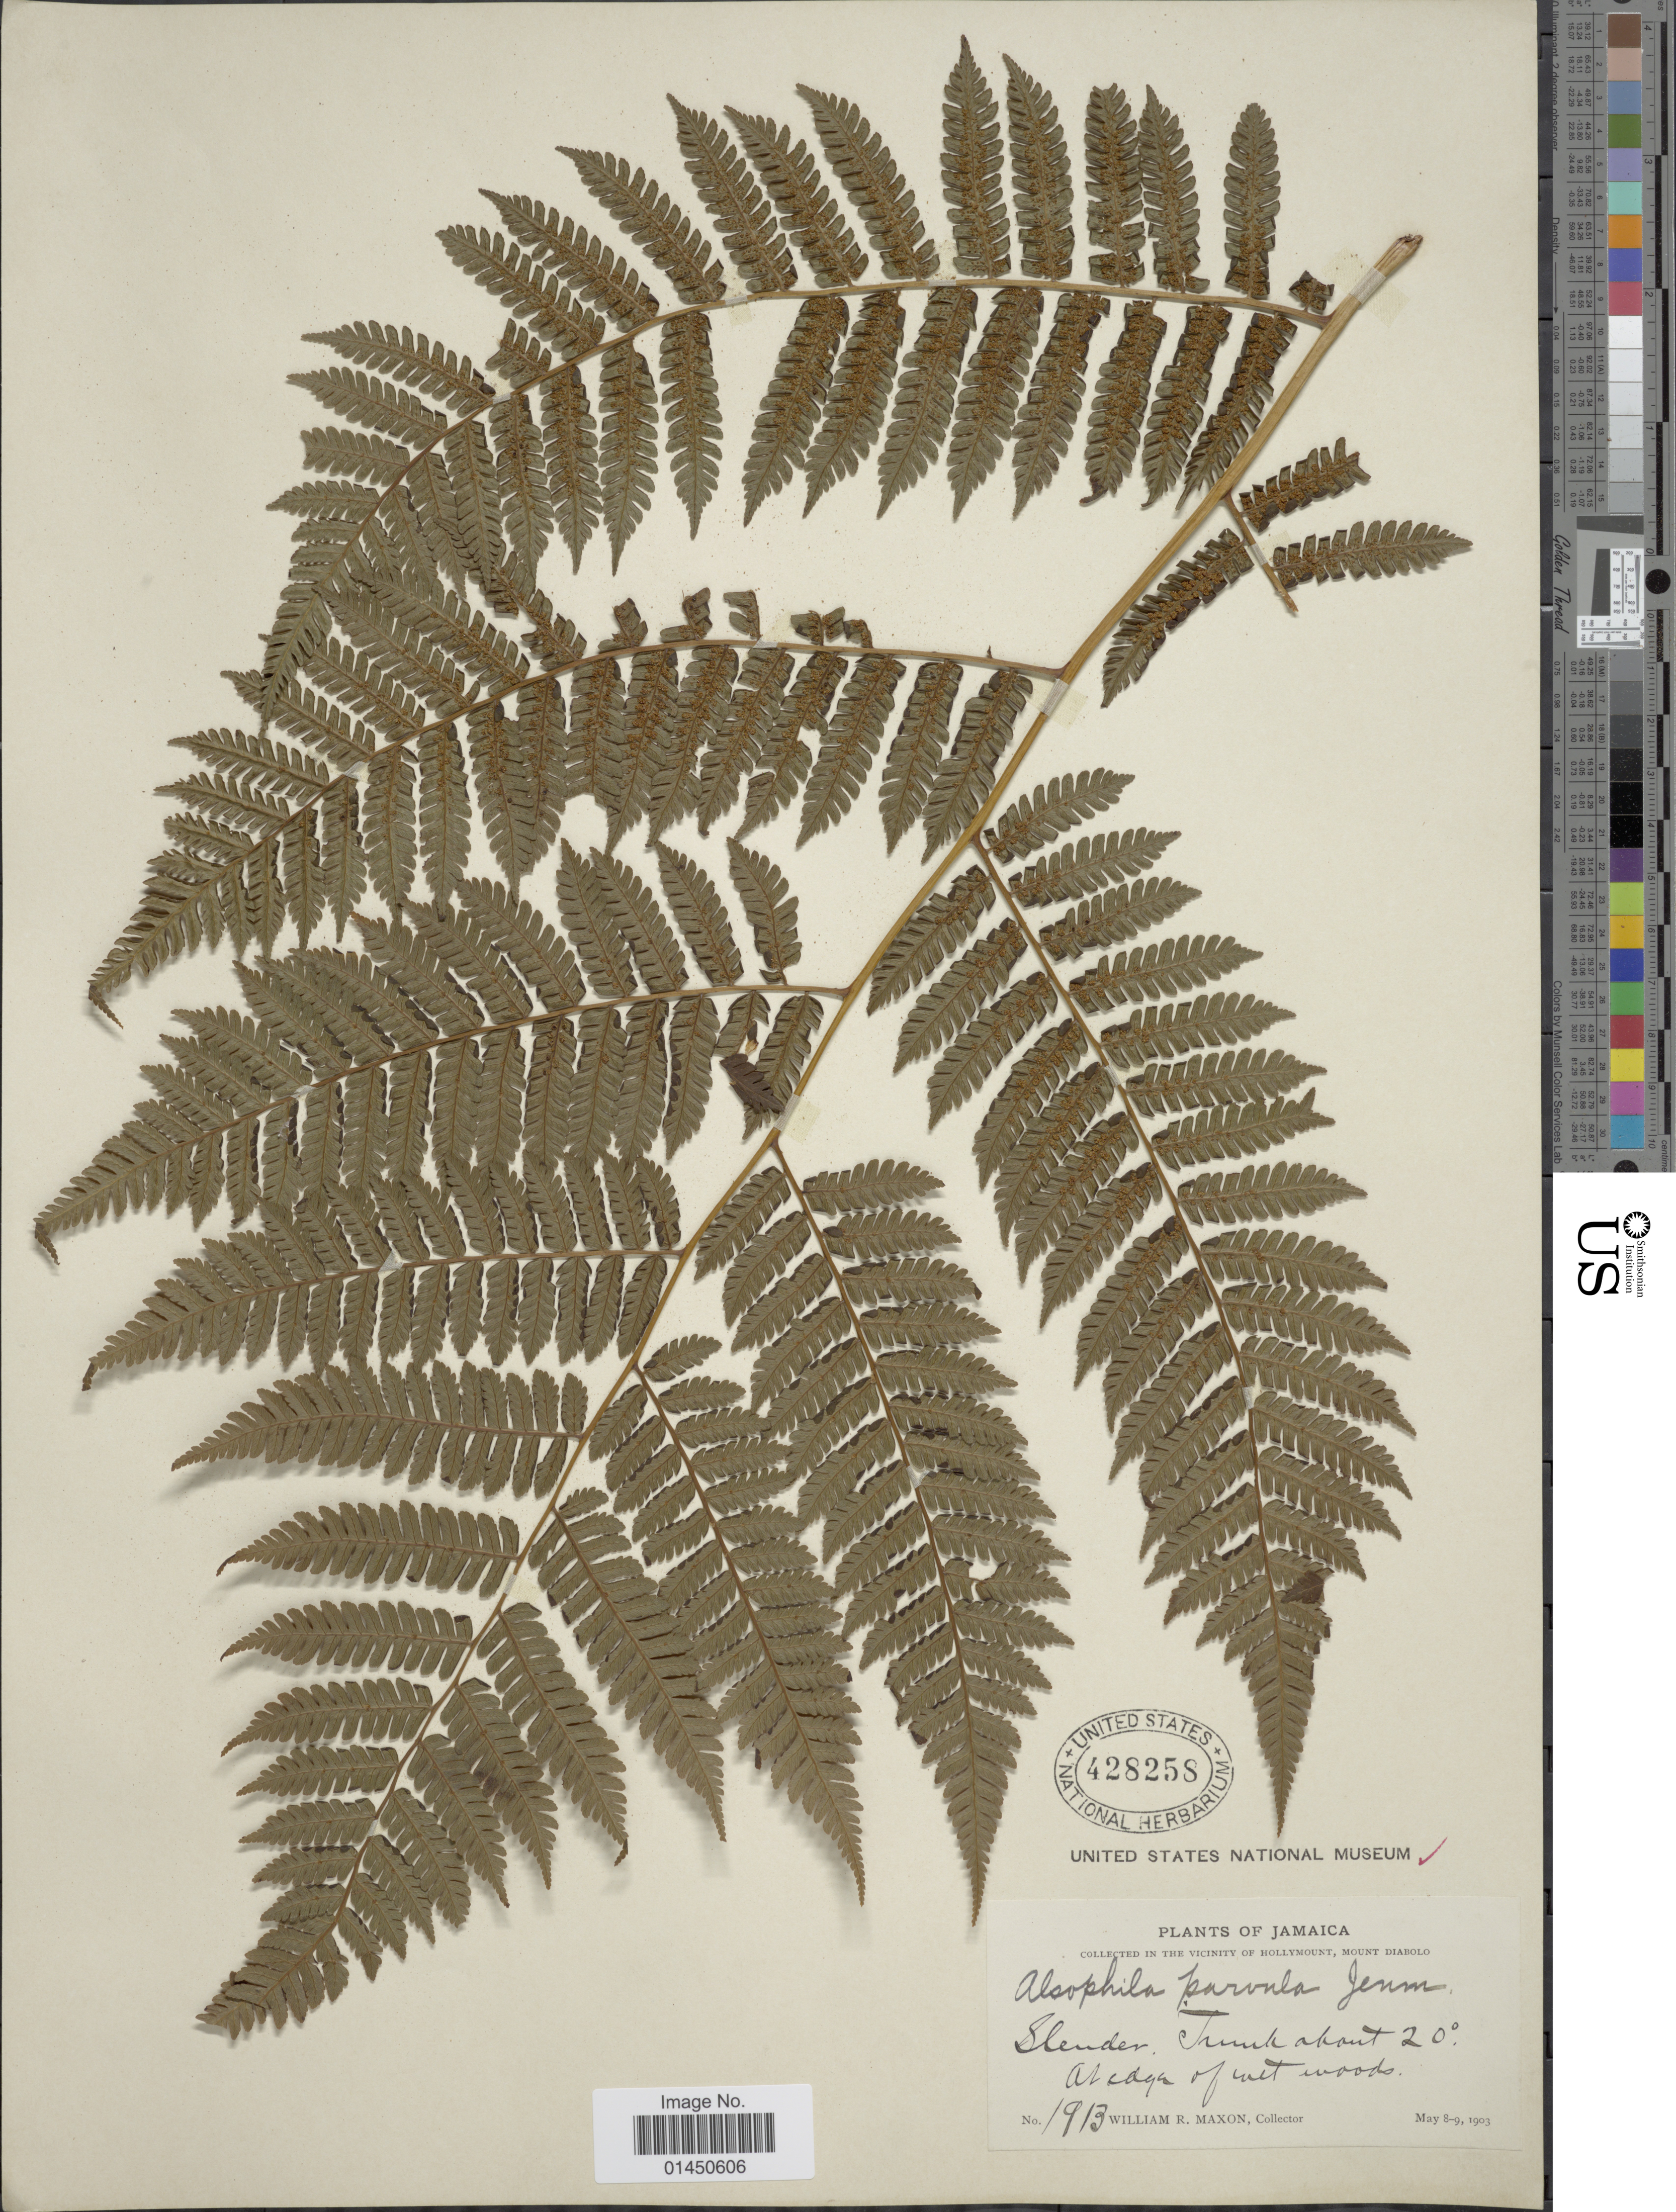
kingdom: Plantae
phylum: Tracheophyta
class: Polypodiopsida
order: Cyatheales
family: Cyatheaceae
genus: Cyathea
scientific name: Cyathea parvula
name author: (Jenman) Domin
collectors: W. R. Maxon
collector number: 1913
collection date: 1903-05-08/1903-05-09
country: Jamaica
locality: At edge of wet woods, in the vicinity of Hollymount, Mount Diabolo.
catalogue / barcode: US 428258